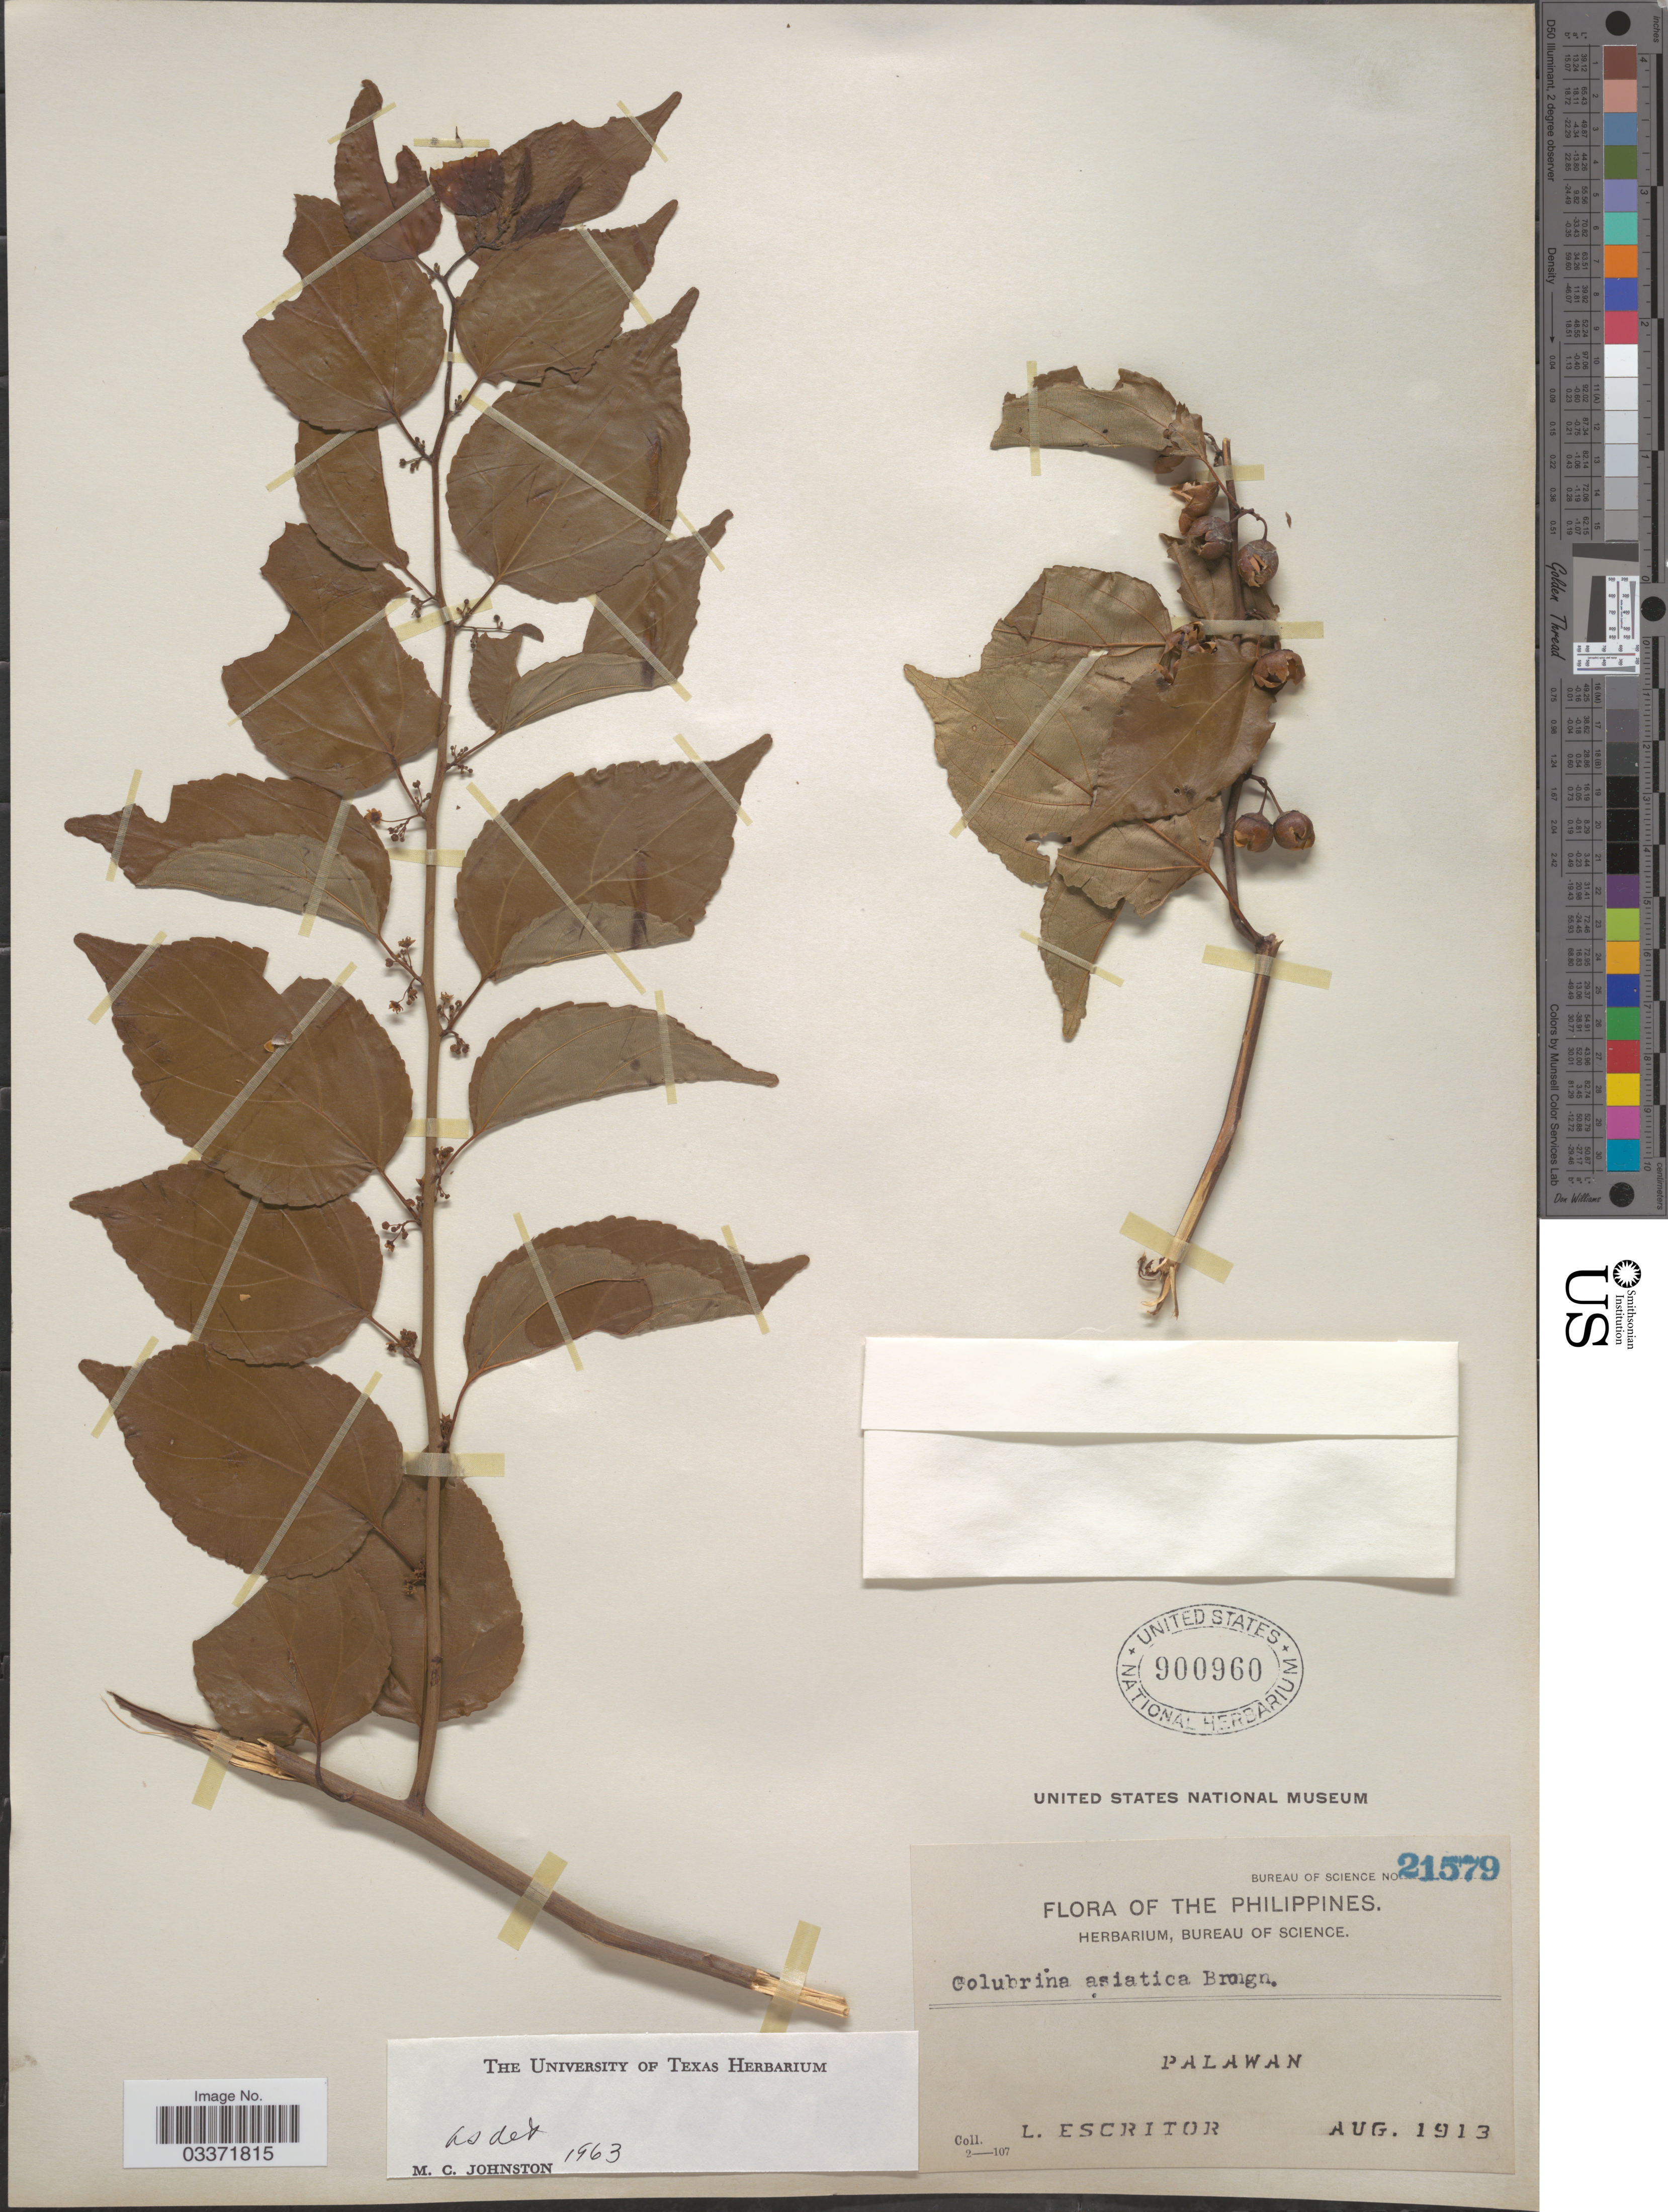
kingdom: Plantae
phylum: Tracheophyta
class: Magnoliopsida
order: Rosales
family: Rhamnaceae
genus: Colubrina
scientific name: Colubrina asiatica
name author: (L.) Brongn.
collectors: L. Escritor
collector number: Bureau of Science 21579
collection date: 1913-08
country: Philippines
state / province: Mimaropa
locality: Palawan.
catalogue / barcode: US 900960